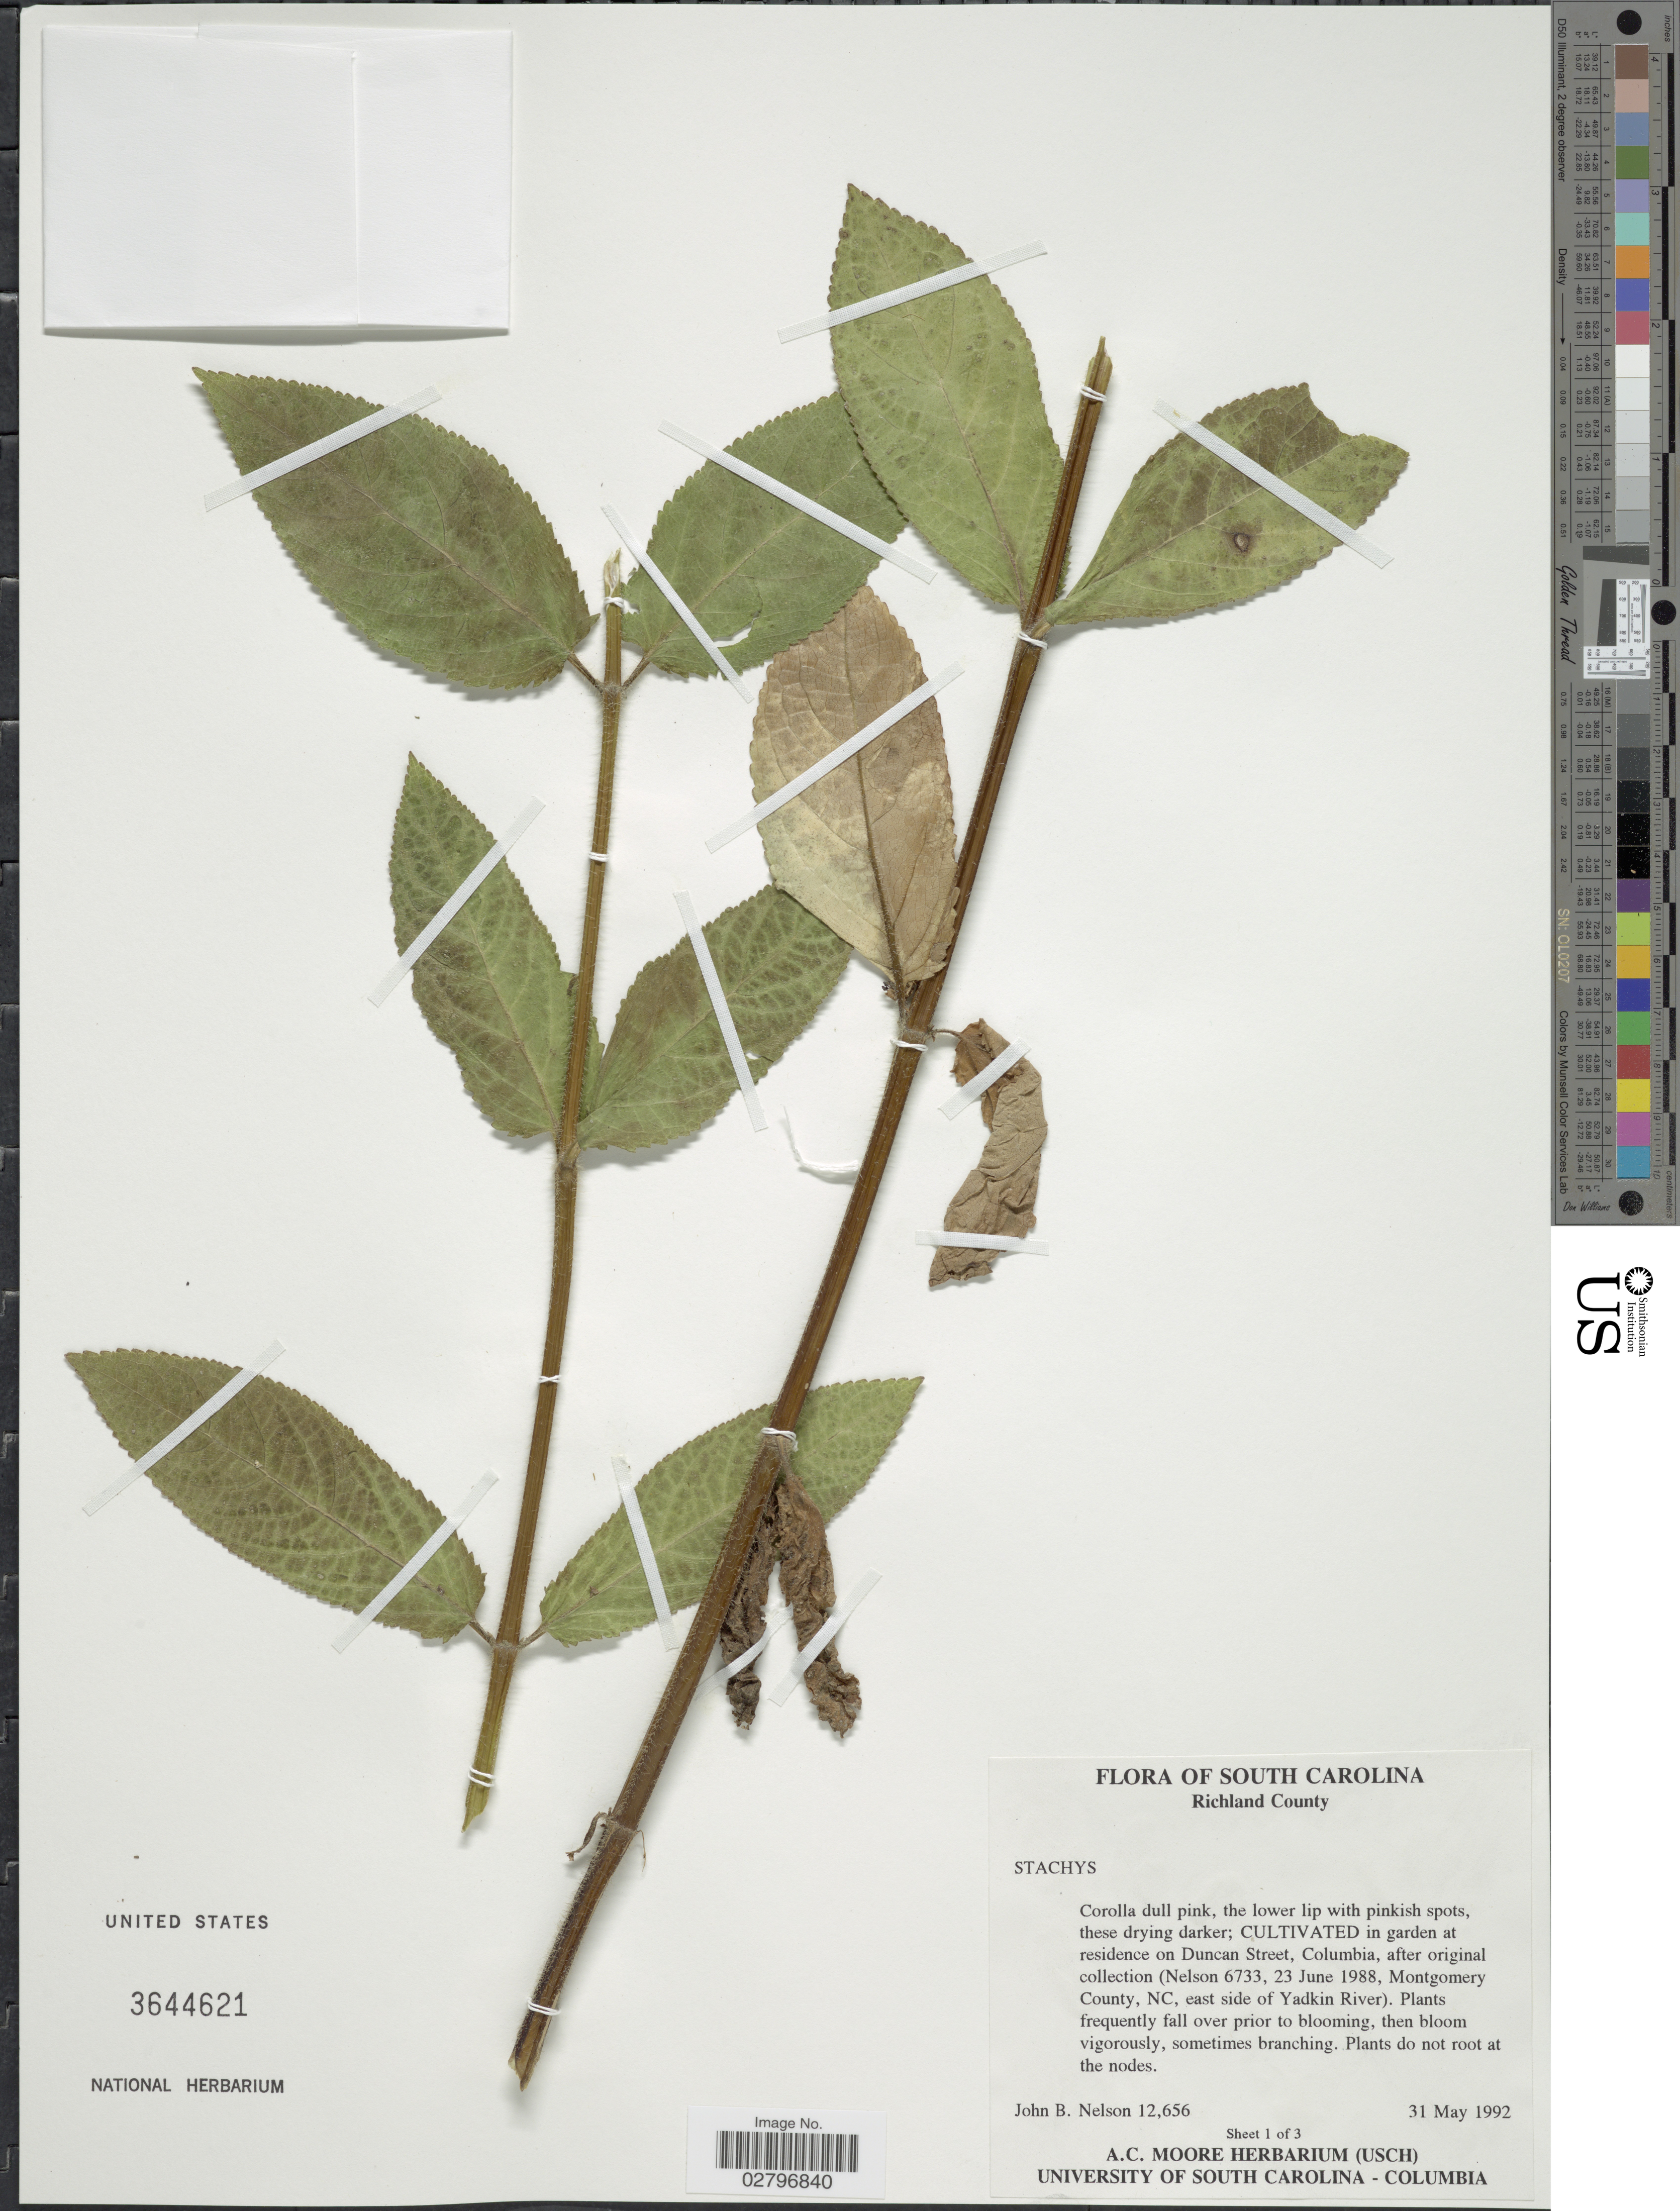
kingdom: Plantae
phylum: Tracheophyta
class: Magnoliopsida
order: Lamiales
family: Lamiaceae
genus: Stachys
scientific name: Stachys sp.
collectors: J. B. Nelson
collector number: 12656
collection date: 1992-05-31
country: United States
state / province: South Carolina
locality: Richland County, Cultivated in garden at residence on Duncan Street, Columbia.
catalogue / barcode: US 3644621